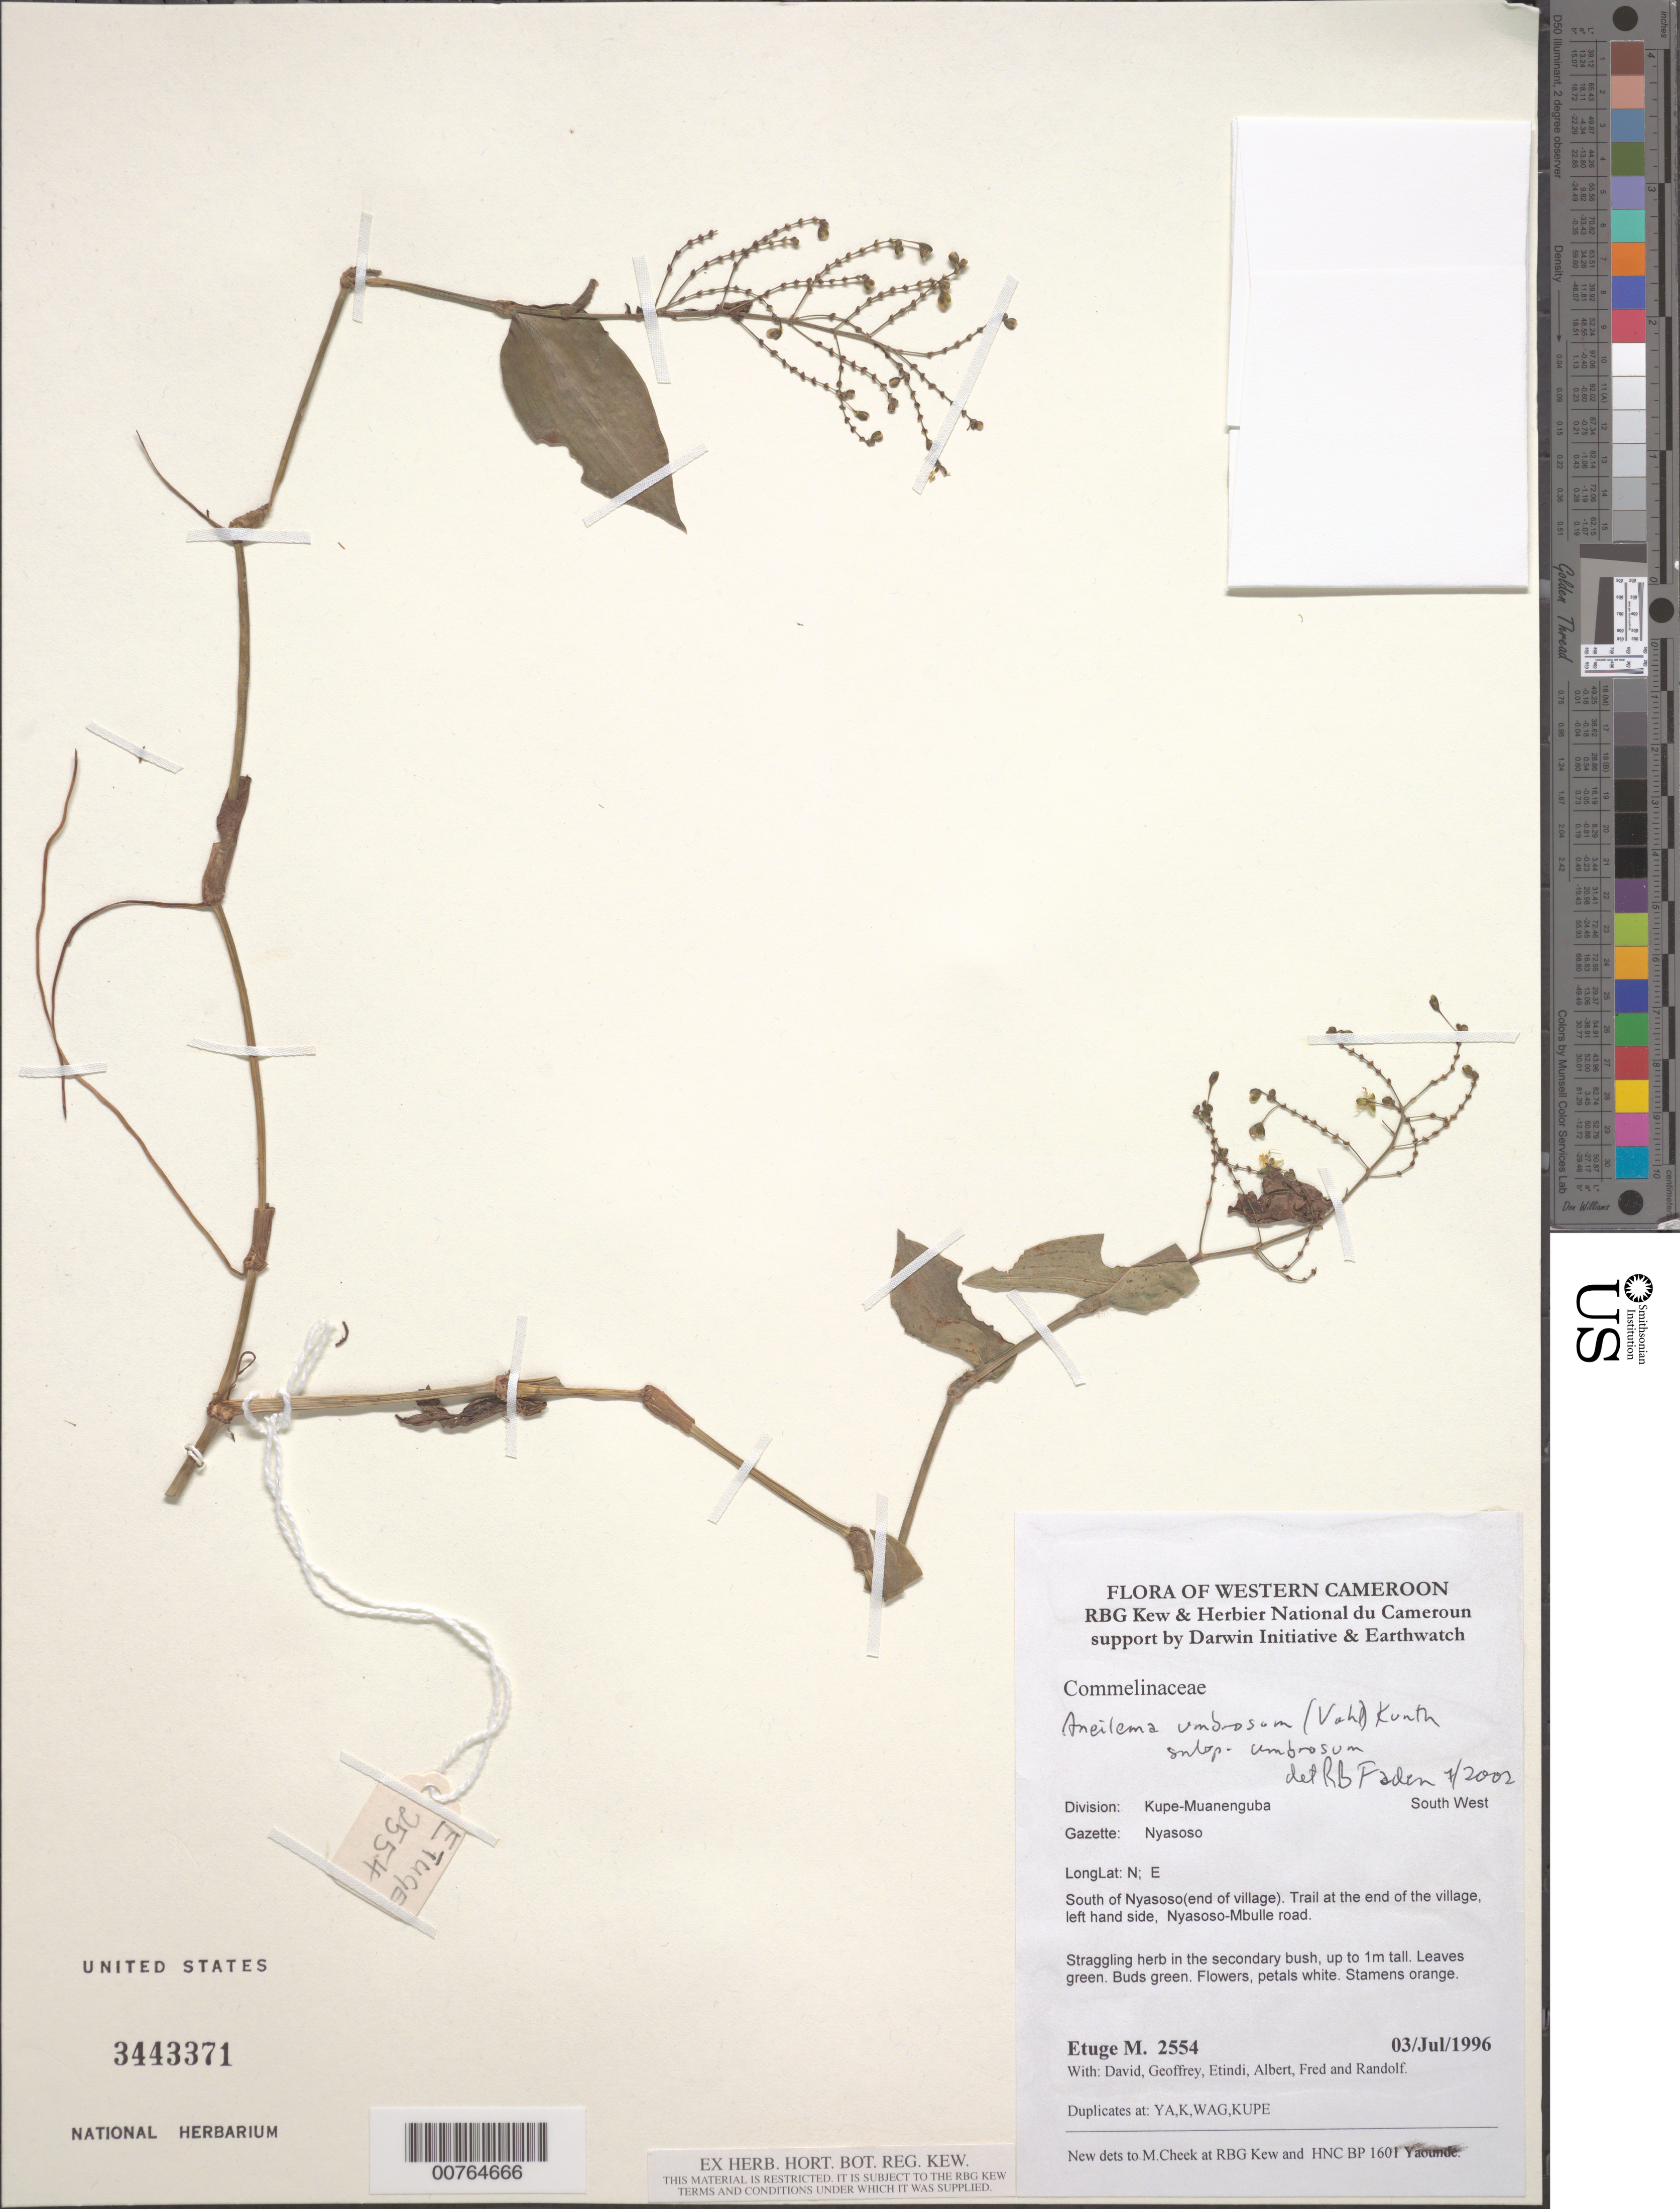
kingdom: Plantae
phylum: Tracheophyta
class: Liliopsida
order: Commelinales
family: Commelinaceae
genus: Aneilema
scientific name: Aneilema umbrosum subsp. umbrosum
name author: (Vahl) Kunth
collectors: M. Etuge, -. David, -. Geoffrey, -- Albert, -- Fred, F. Randolf & -. Etindi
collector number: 2554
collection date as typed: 03 Jul 1996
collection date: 1996-07-03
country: Cameroon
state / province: Sud-Ouest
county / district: Kupe-Muanenguba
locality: S of Nyasoso, Nayasoso-Mbulle Road.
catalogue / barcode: US 3443371